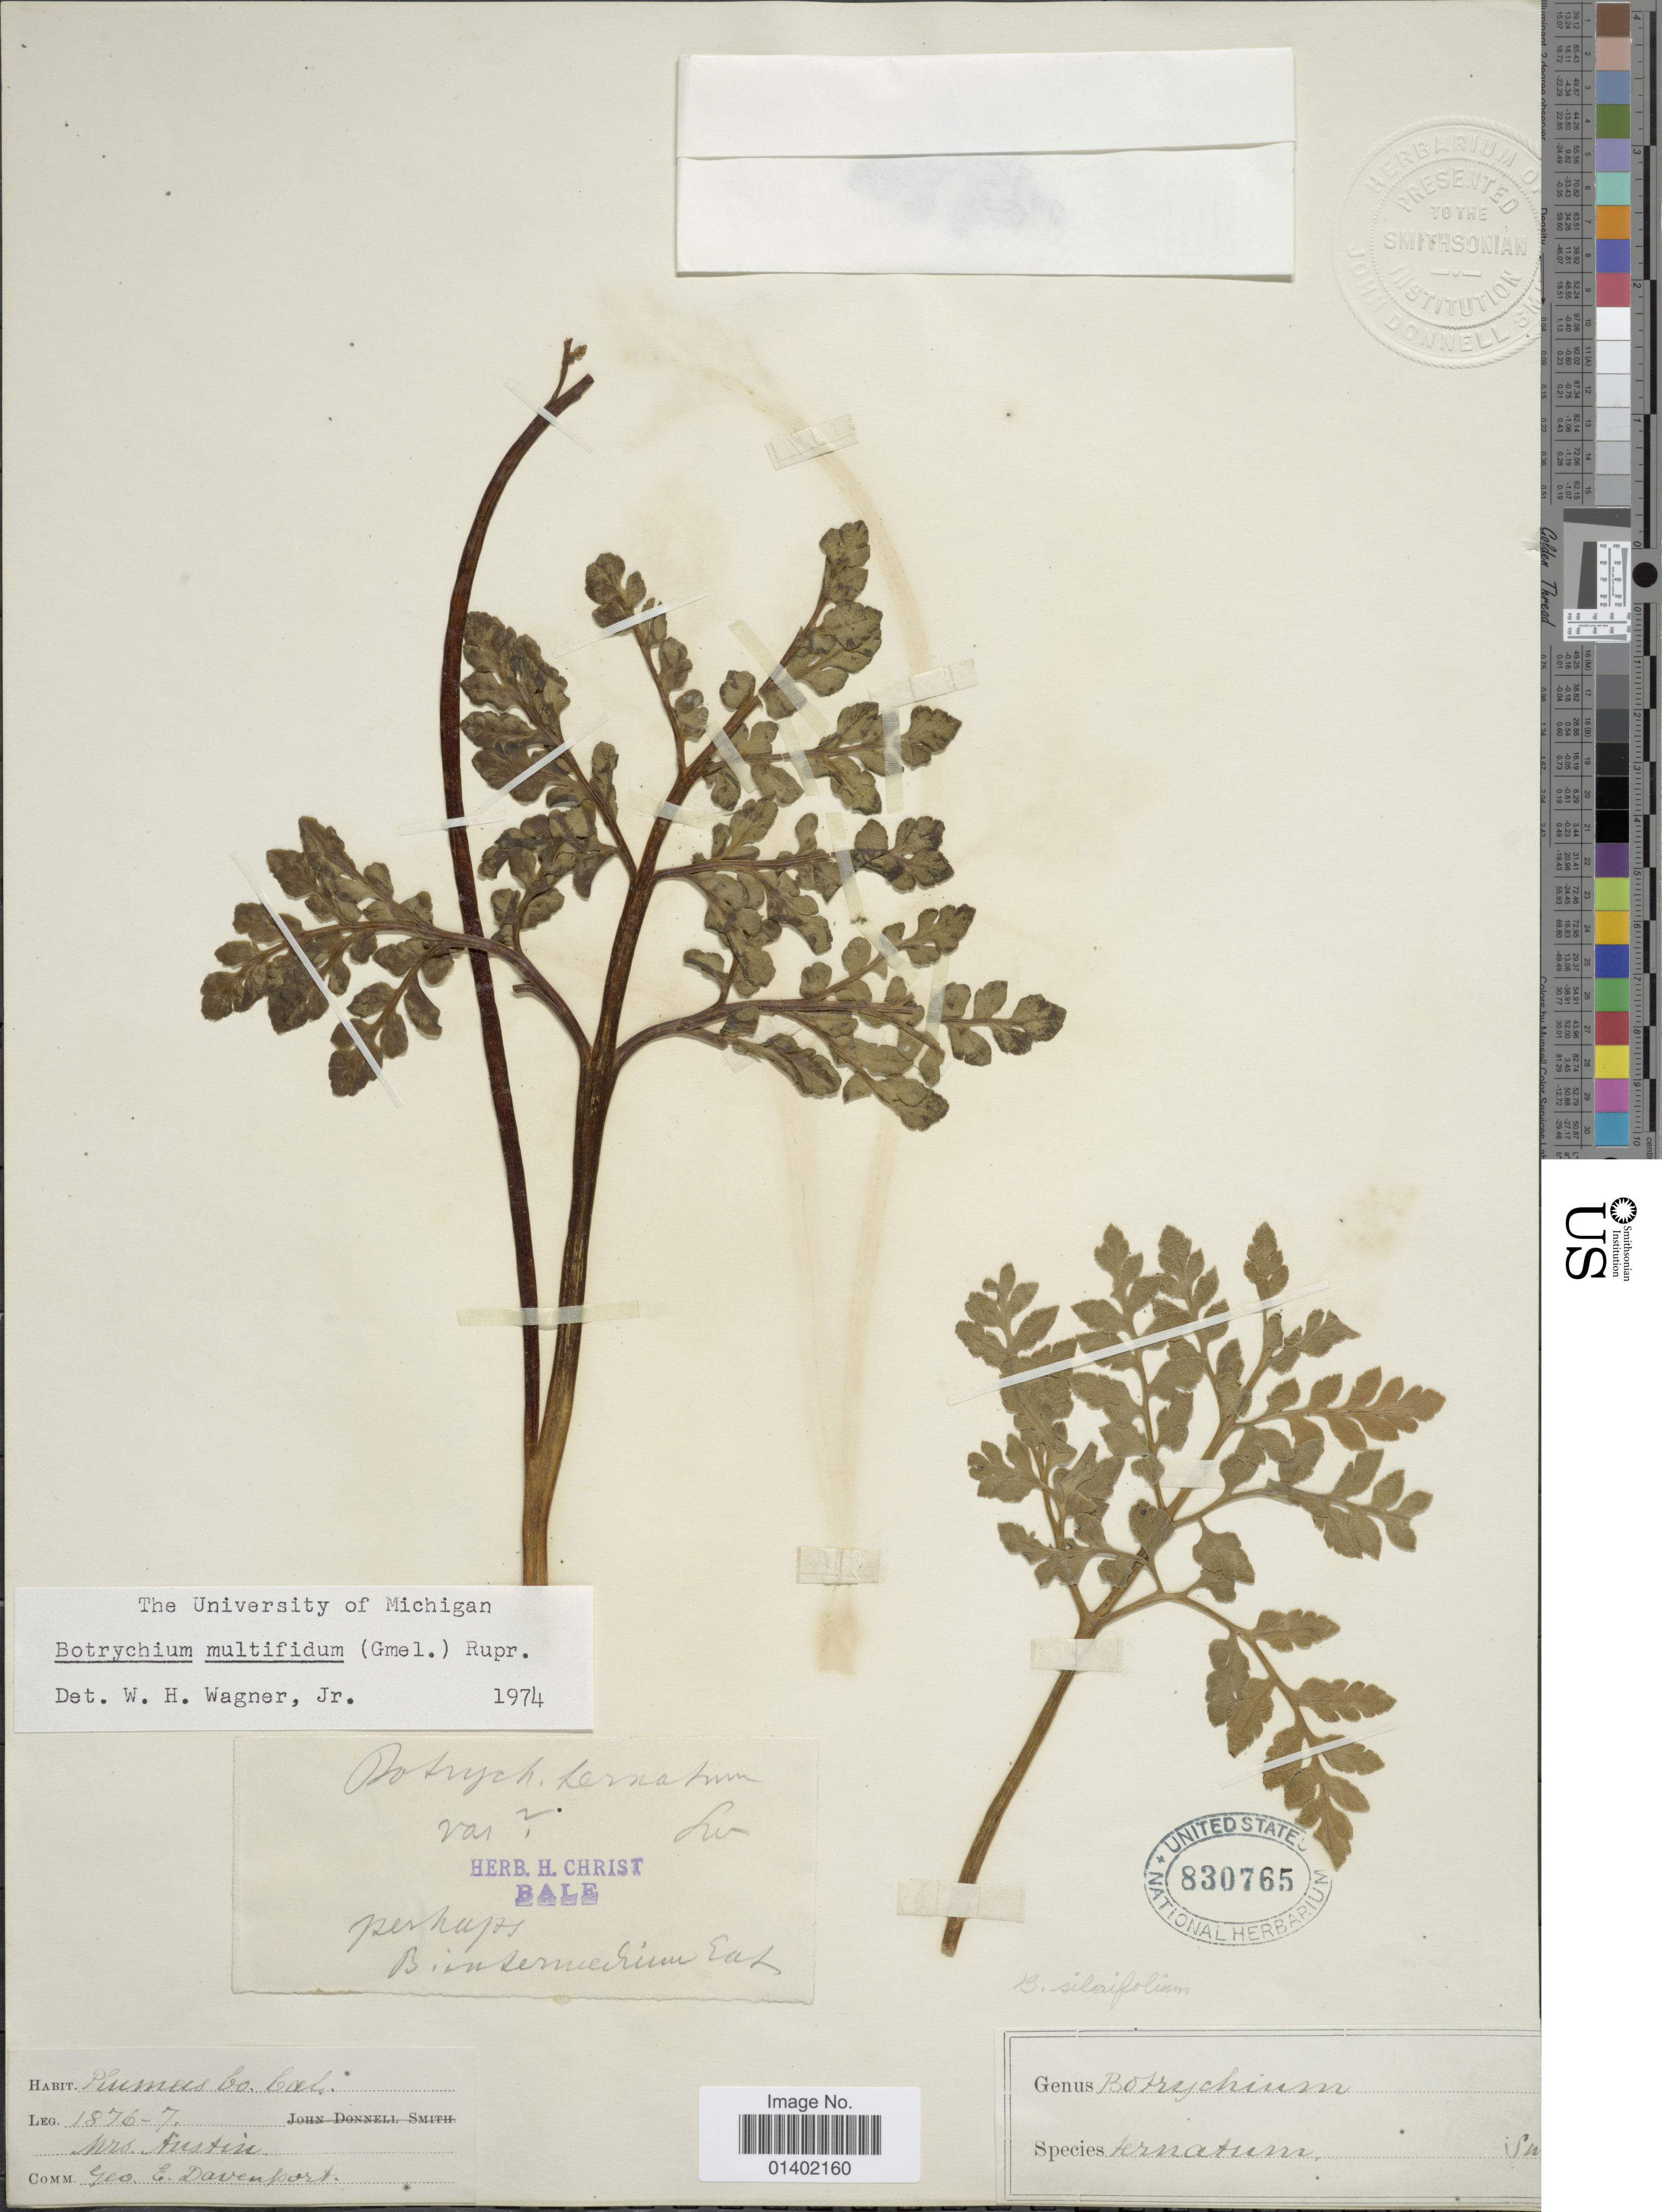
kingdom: Plantae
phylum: Tracheophyta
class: Polypodiopsida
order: Ophioglossales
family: Ophioglossaceae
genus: Botrychium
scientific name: Botrychium multifidum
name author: (J.F. Gmel.) Rupr.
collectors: R. Austin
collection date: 1876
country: United States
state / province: California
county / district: Plumas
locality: Plumas Co.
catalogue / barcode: US 830765